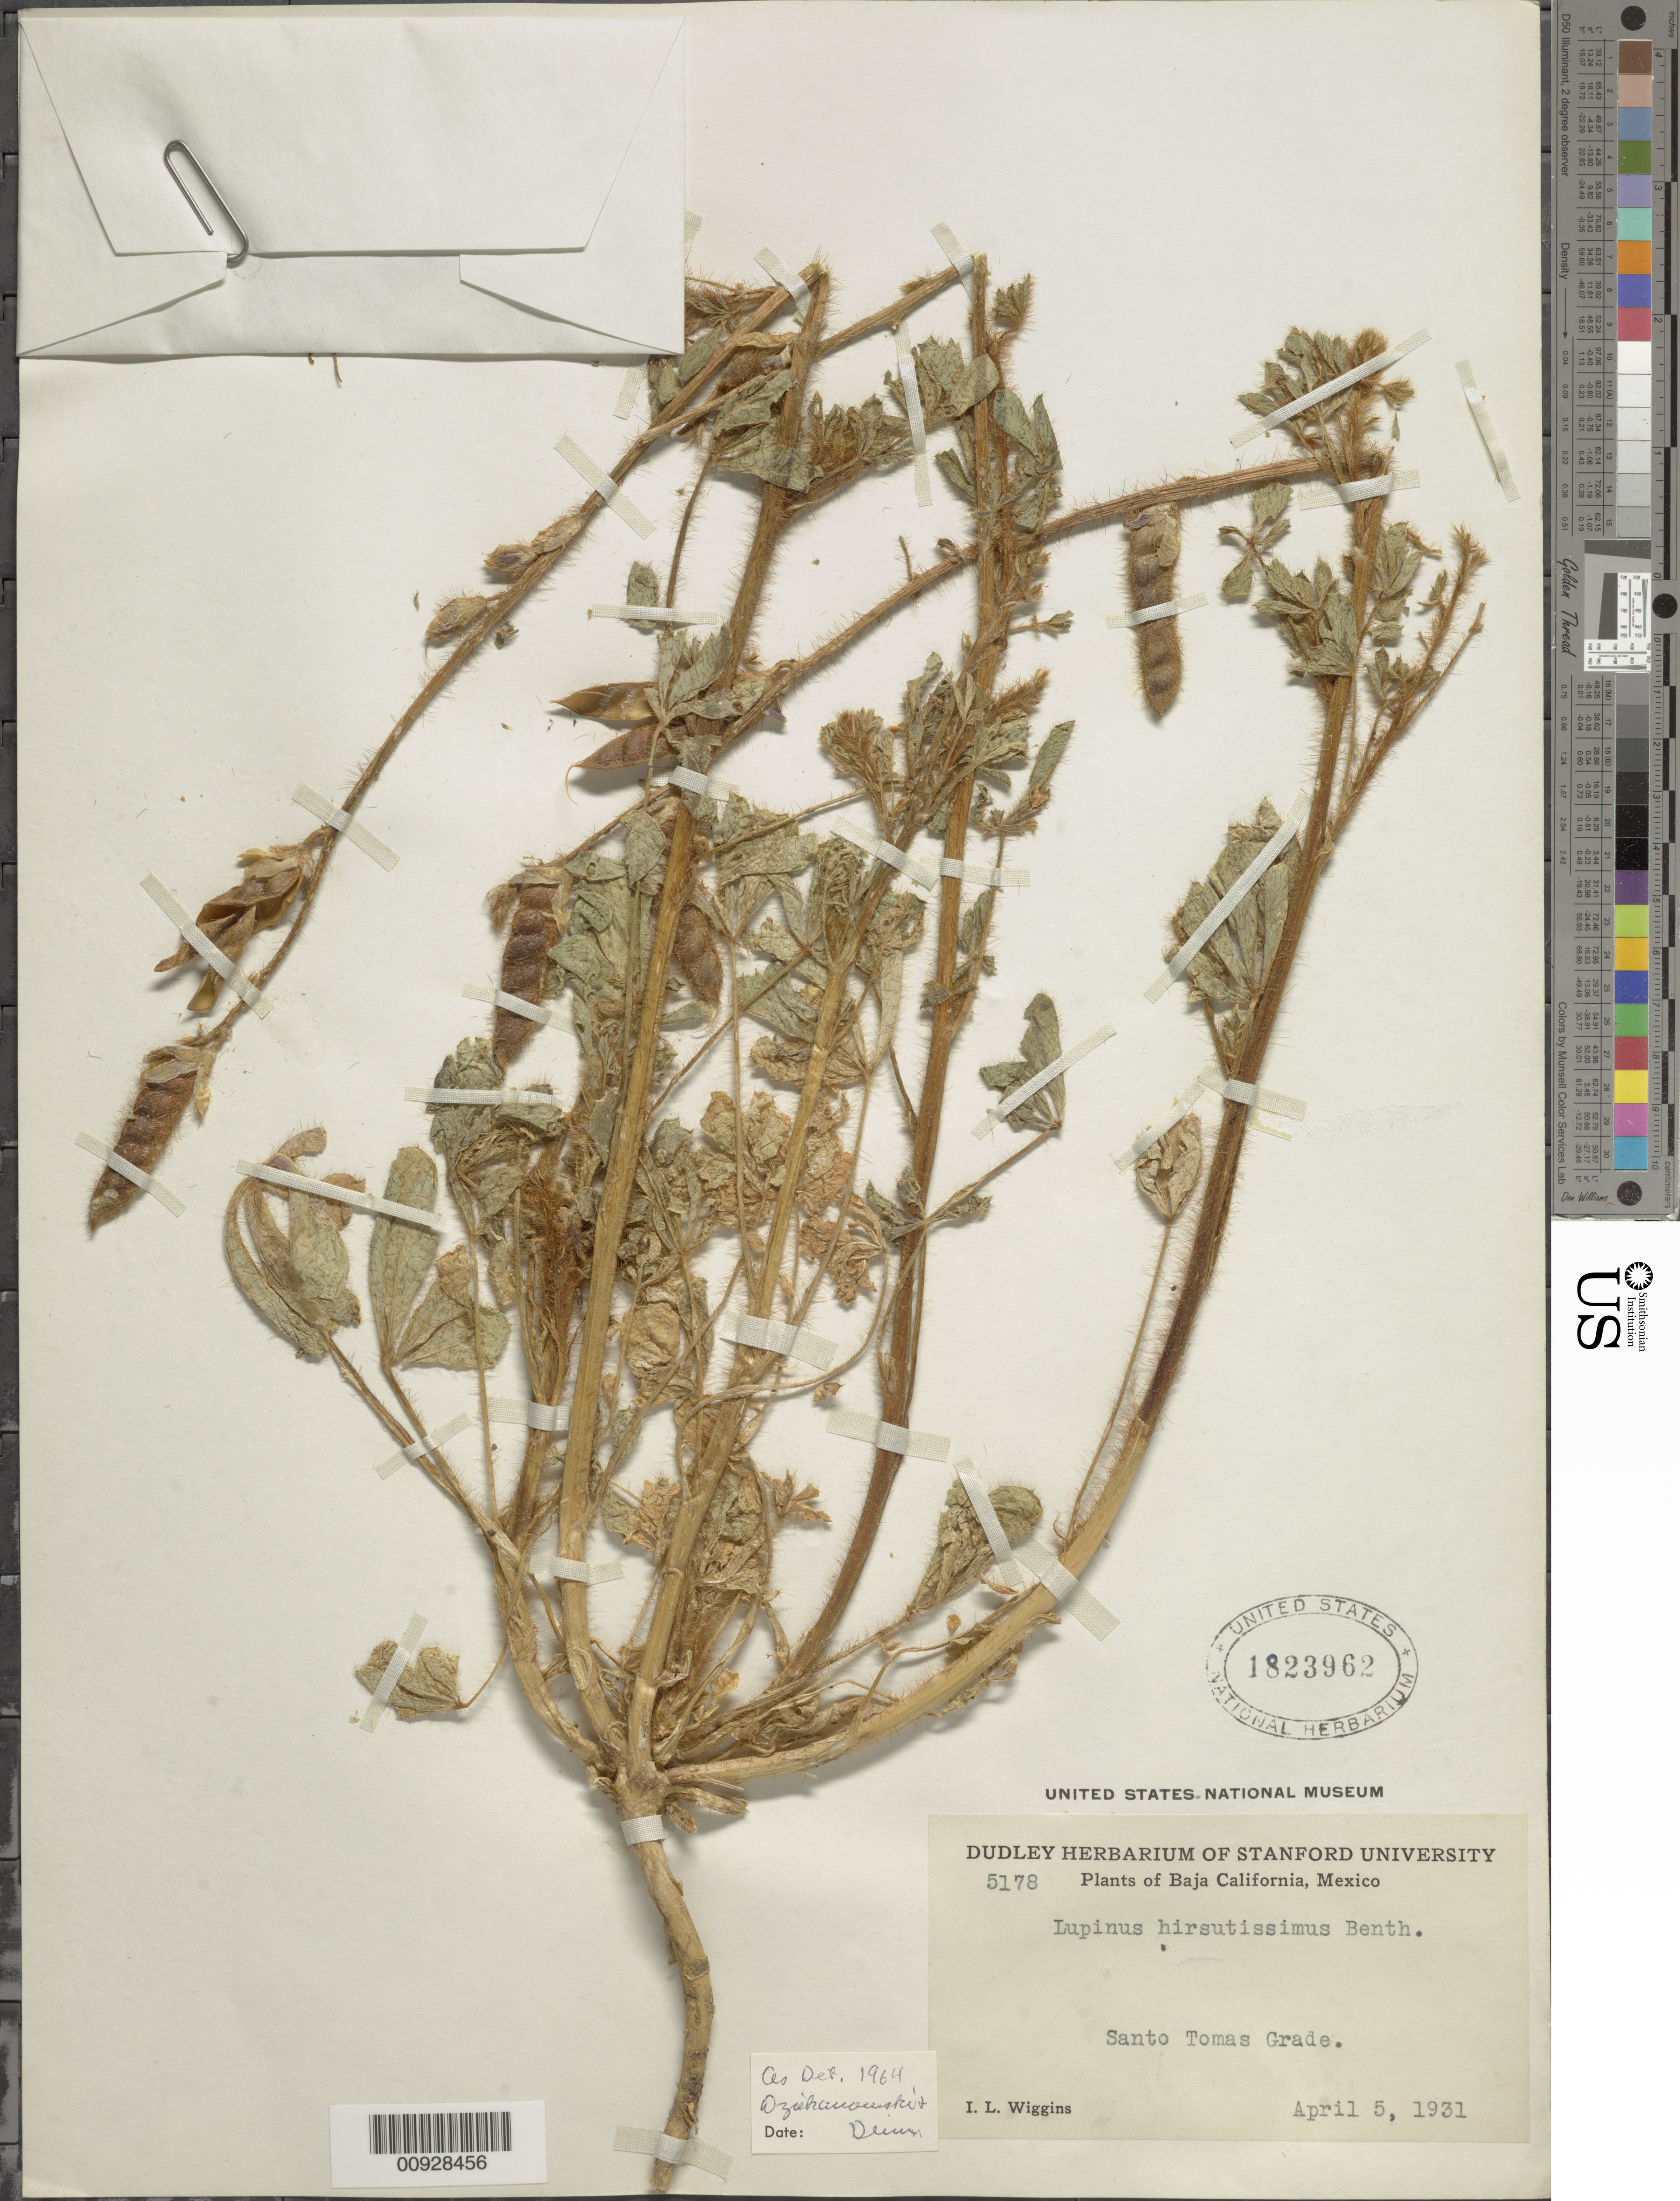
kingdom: Plantae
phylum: Tracheophyta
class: Magnoliopsida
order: Fabales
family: Fabaceae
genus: Lupinus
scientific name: Lupinus hirsutissimus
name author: Benth.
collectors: I. L. Wiggins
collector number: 5178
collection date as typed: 05 Apr 1931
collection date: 1931-04-05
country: Mexico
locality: Santo Tomas Grade. Baja California.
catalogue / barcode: US 1823962